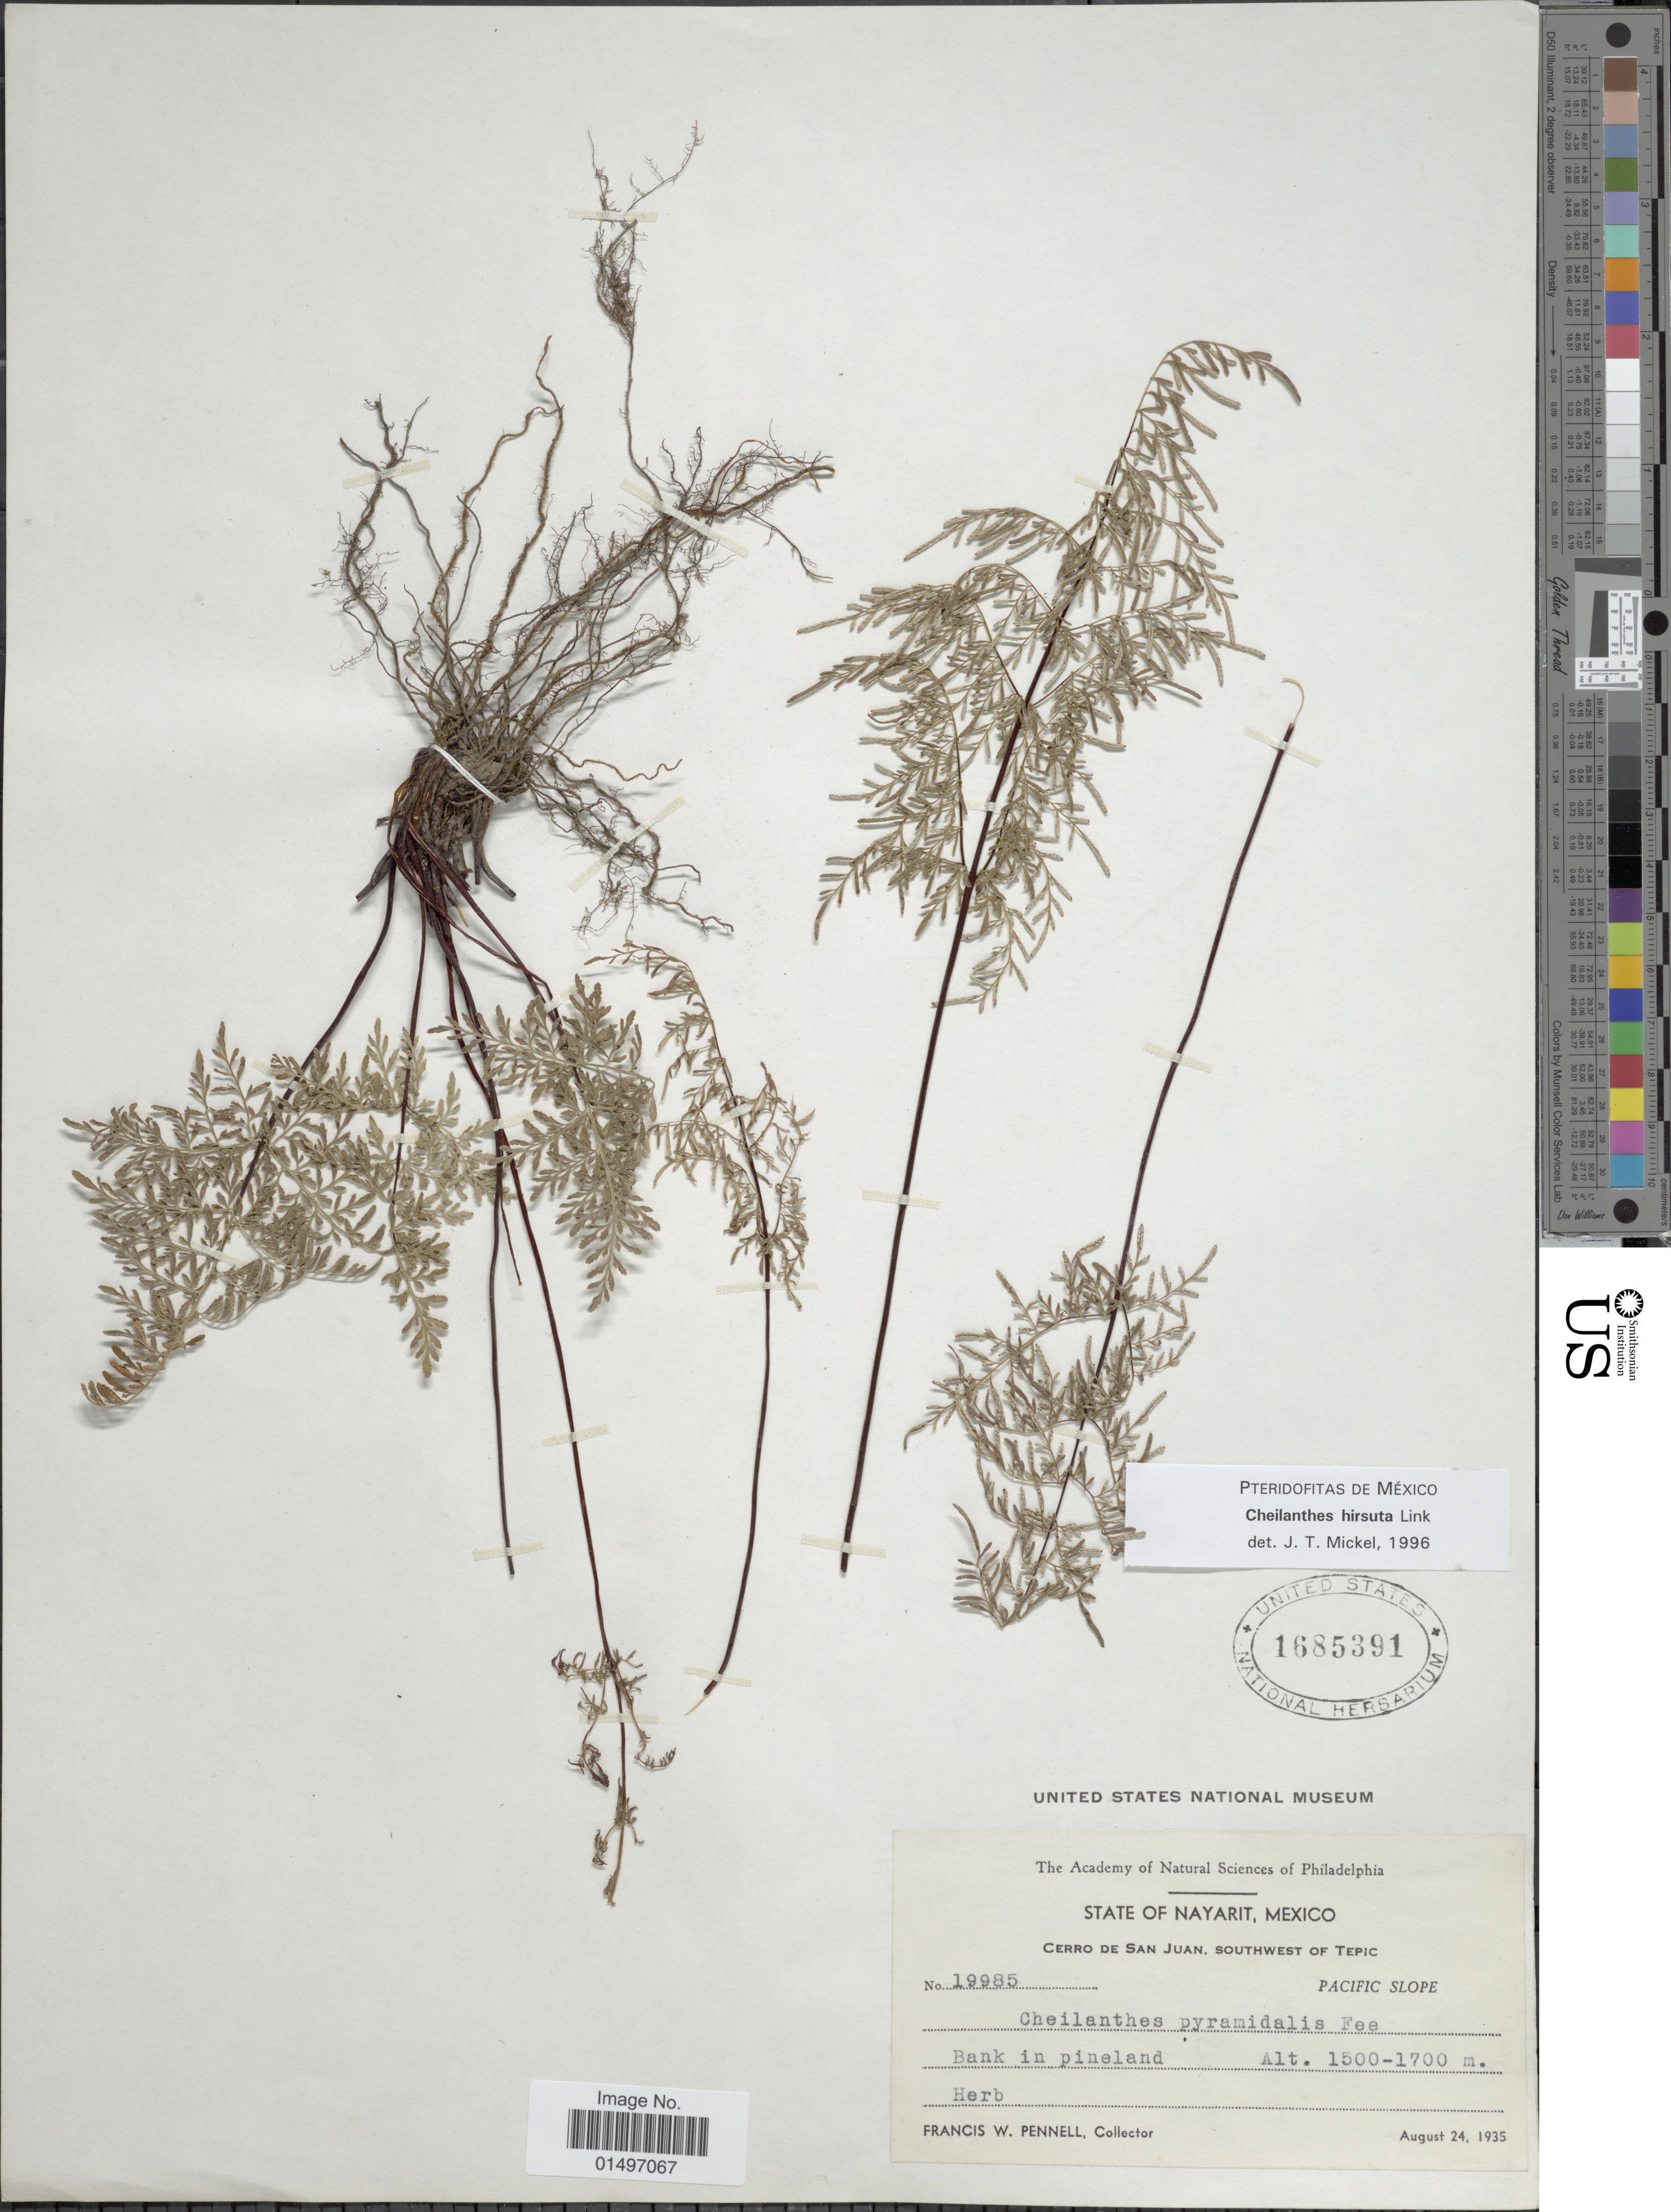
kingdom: Plantae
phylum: Tracheophyta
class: Polypodiopsida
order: Polypodiales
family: Pteridaceae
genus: Gaga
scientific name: Gaga hirsuta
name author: (Link) Fay W. Li & Windham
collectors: F. W. Pennell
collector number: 19985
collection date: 1935-08-24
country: Mexico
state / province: Nayarit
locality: Mexico, Cerro de San Juan, southwest of Tepic, Pacific slope.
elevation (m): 1500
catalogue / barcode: US 1685391